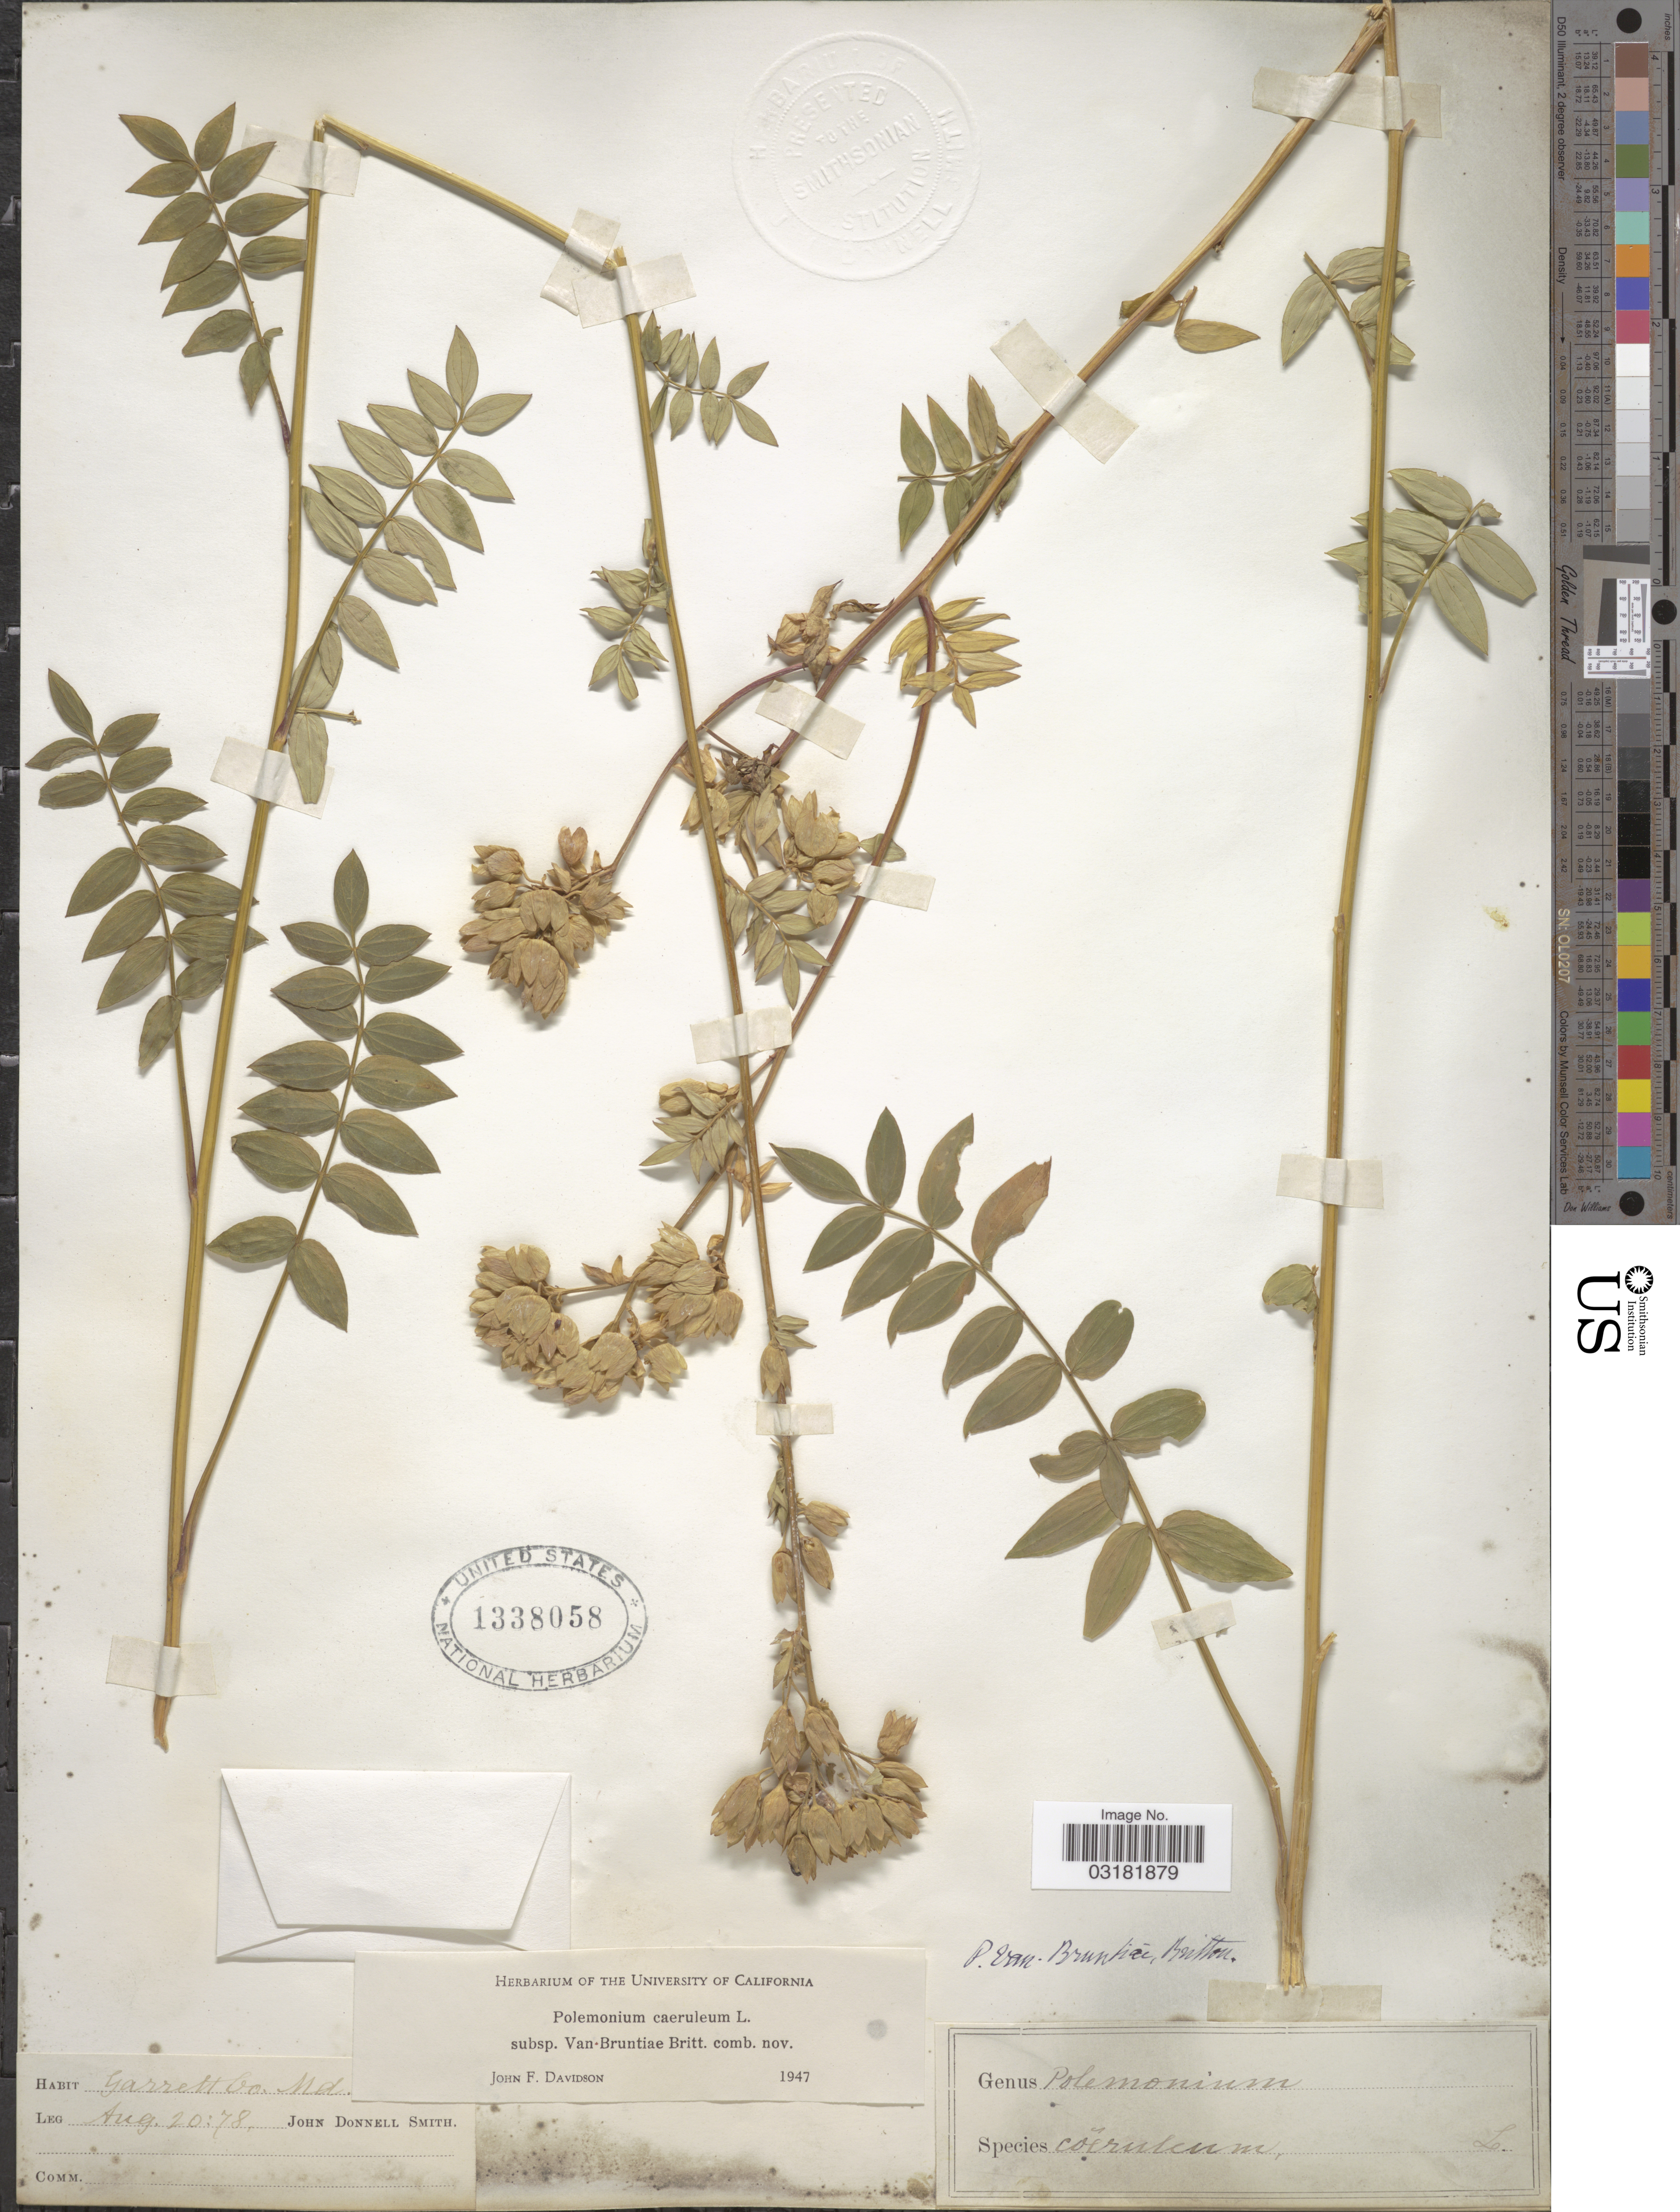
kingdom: Plantae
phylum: Tracheophyta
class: Magnoliopsida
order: Ericales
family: Polemoniaceae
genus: Polemonium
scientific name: Polemonium vanbruntiae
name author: Britton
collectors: J. Donnell Smith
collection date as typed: Transcribed d/m/y: 20/8/78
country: United States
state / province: Maryland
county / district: Garrett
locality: Garrett Co.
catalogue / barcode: US 1338058